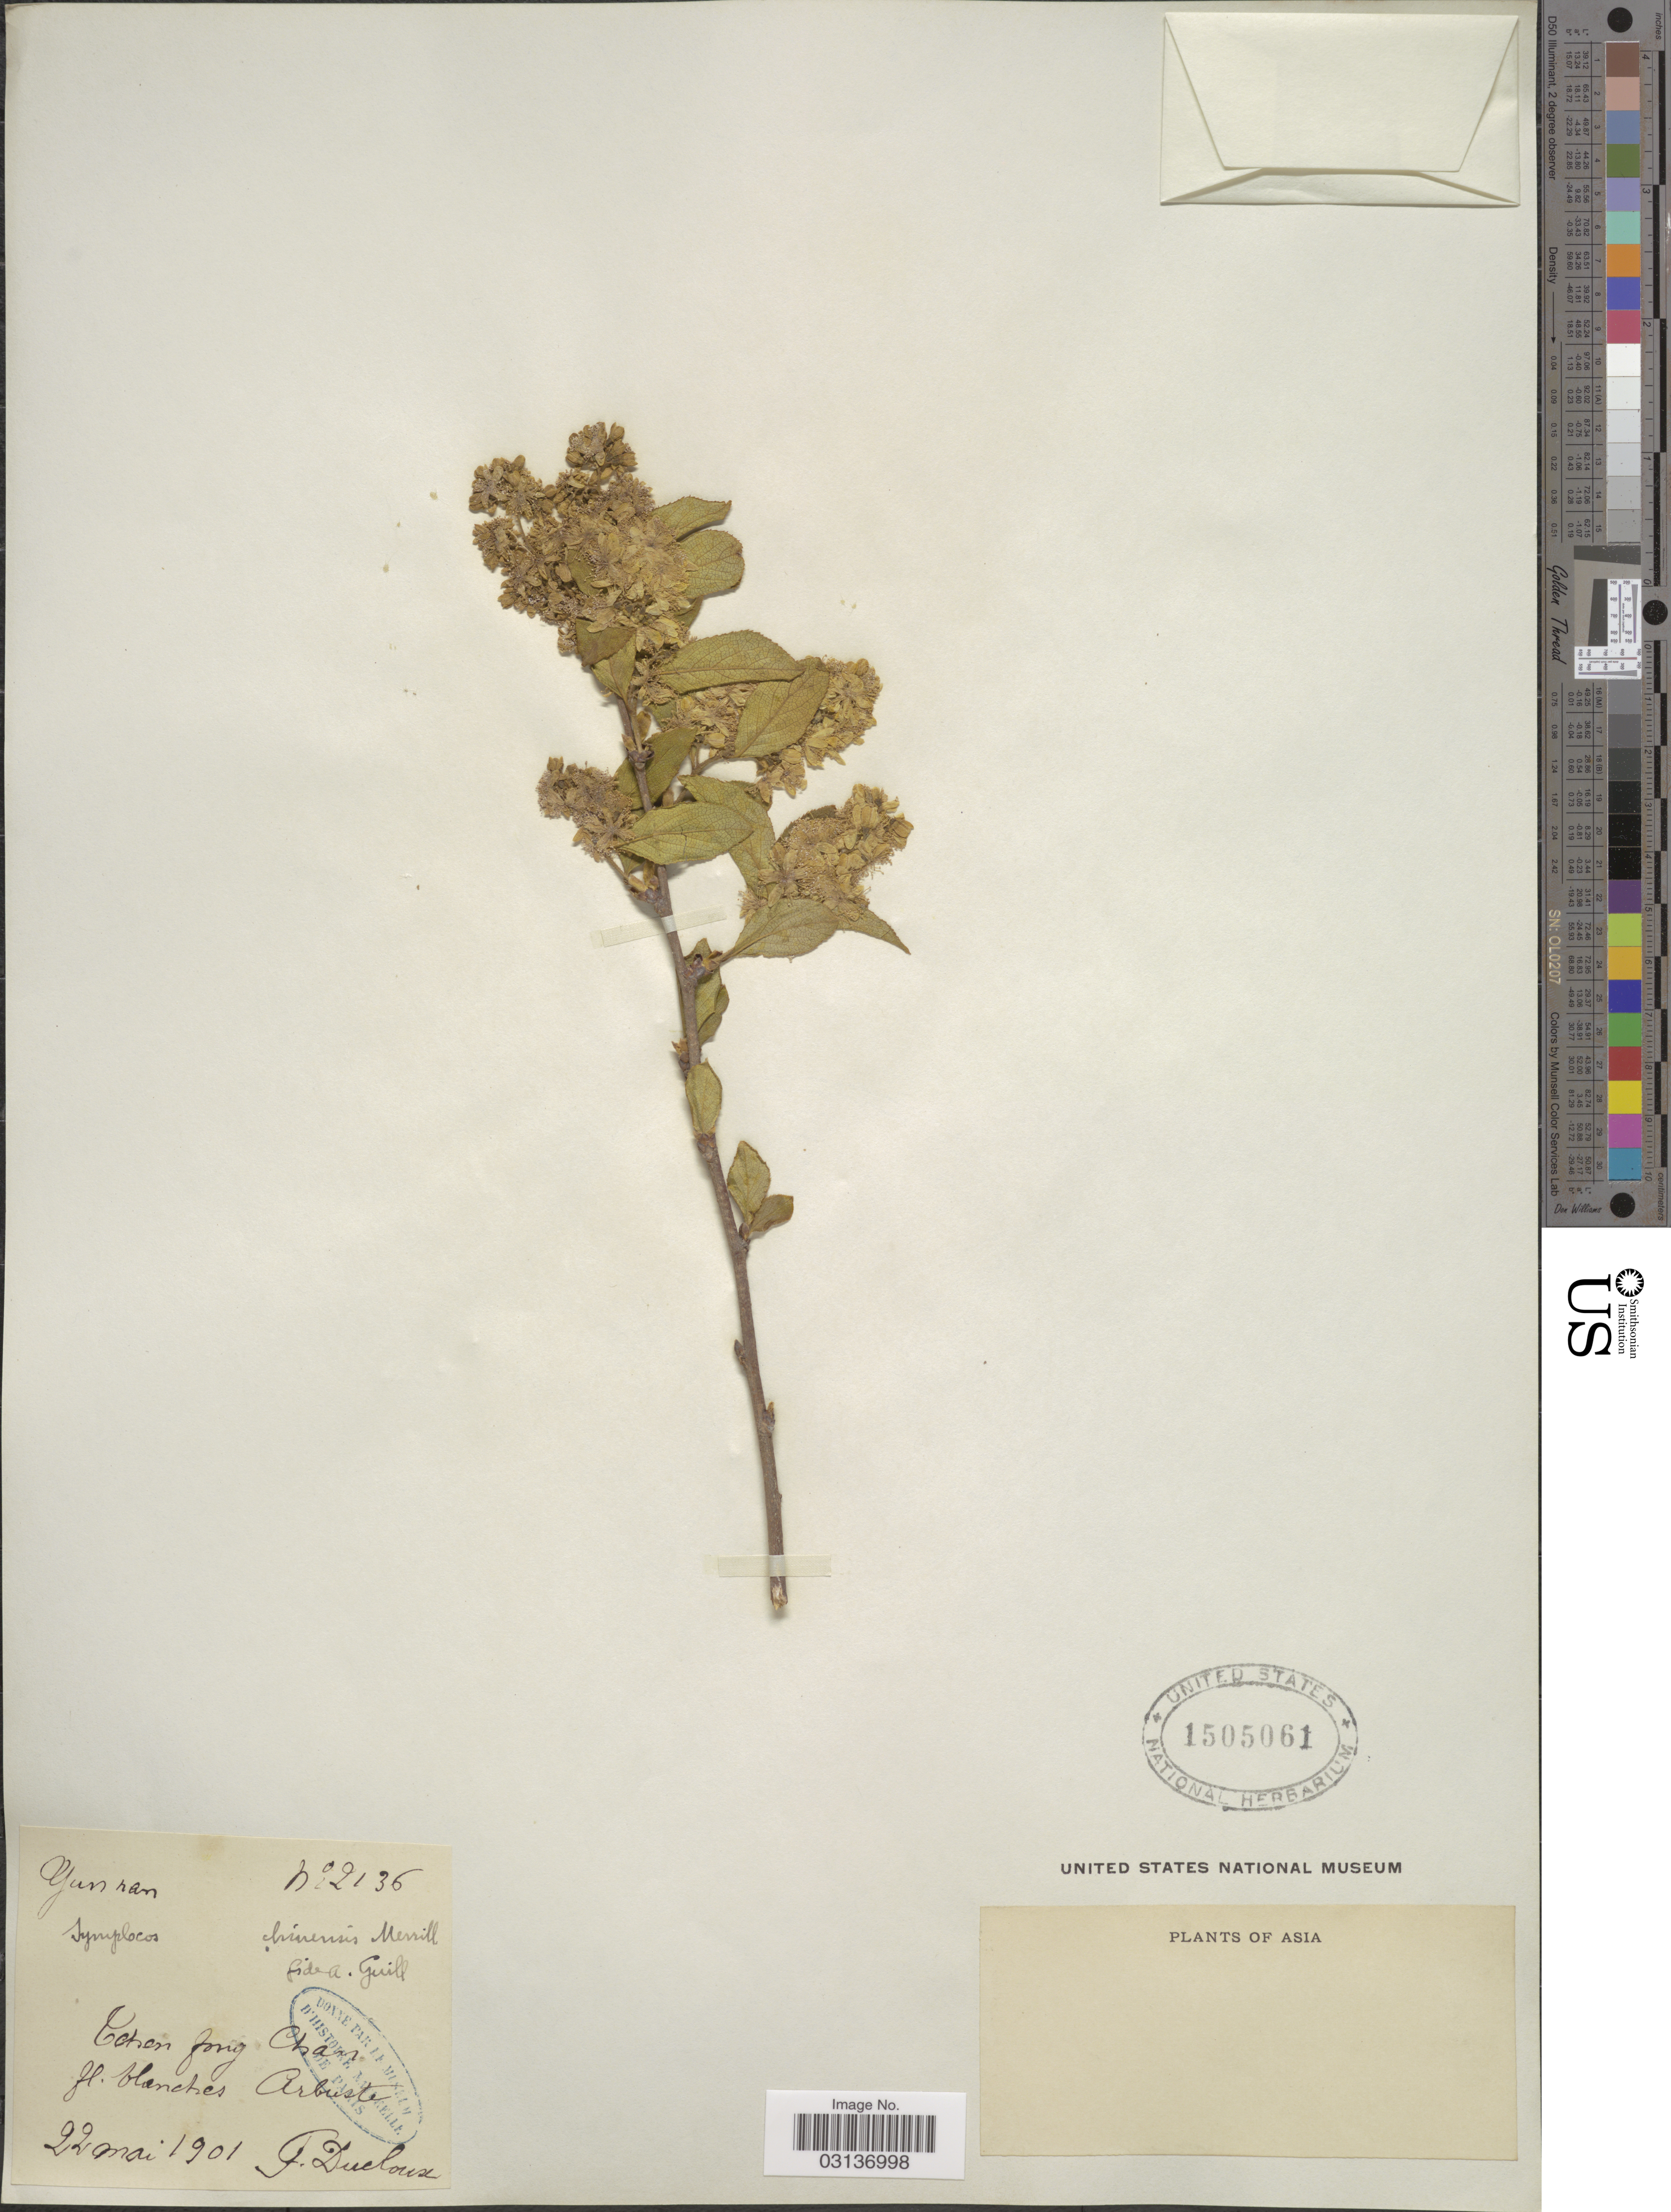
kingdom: Plantae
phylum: Tracheophyta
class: Magnoliopsida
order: Ericales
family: Symplocaceae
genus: Symplocos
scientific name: Symplocos paniculata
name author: Miq.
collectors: F. Ducloux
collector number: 2136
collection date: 1901-05-22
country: China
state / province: Yunnan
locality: Ceten Jong Chan. [interpreted]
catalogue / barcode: US 1505061